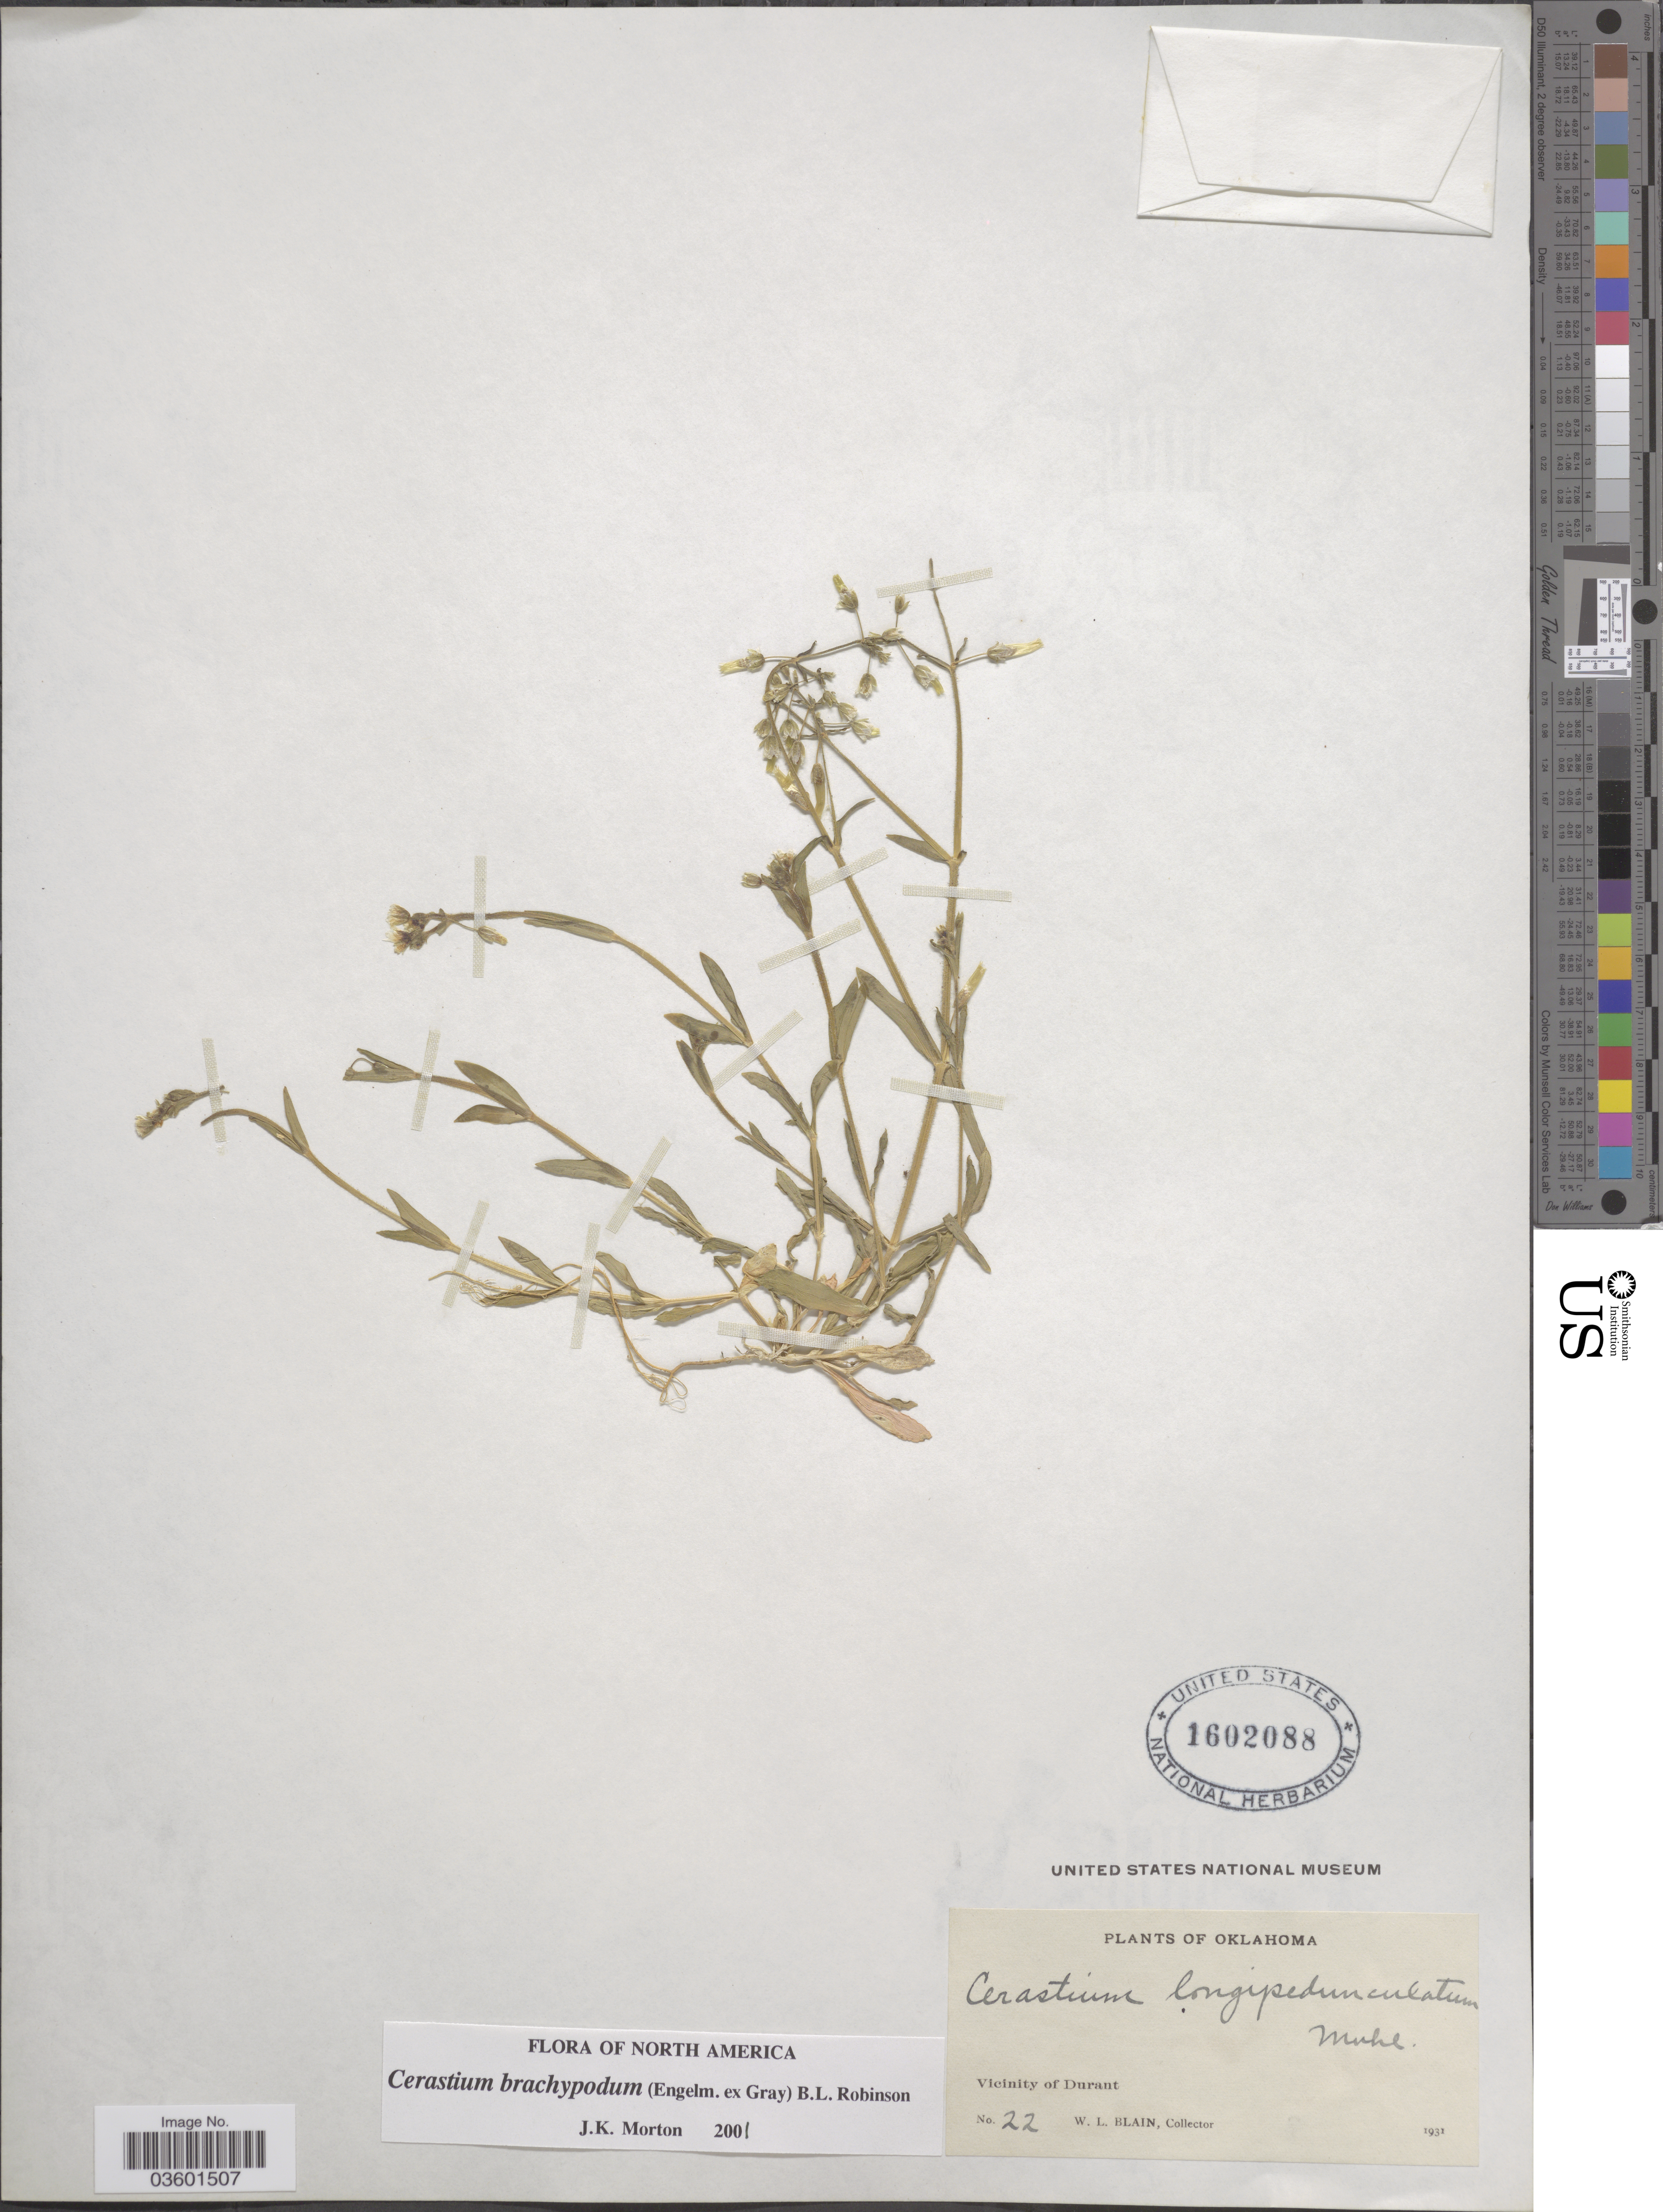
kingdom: Plantae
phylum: Tracheophyta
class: Magnoliopsida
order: Caryophyllales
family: Caryophyllaceae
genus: Cerastium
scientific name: Cerastium brachypodum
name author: (Engelm. ex A. Gray) B.L. Rob.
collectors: W. Blain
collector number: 22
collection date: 1931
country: United States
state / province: Oklahoma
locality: Vicinity of Durant.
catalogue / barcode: US 1602088